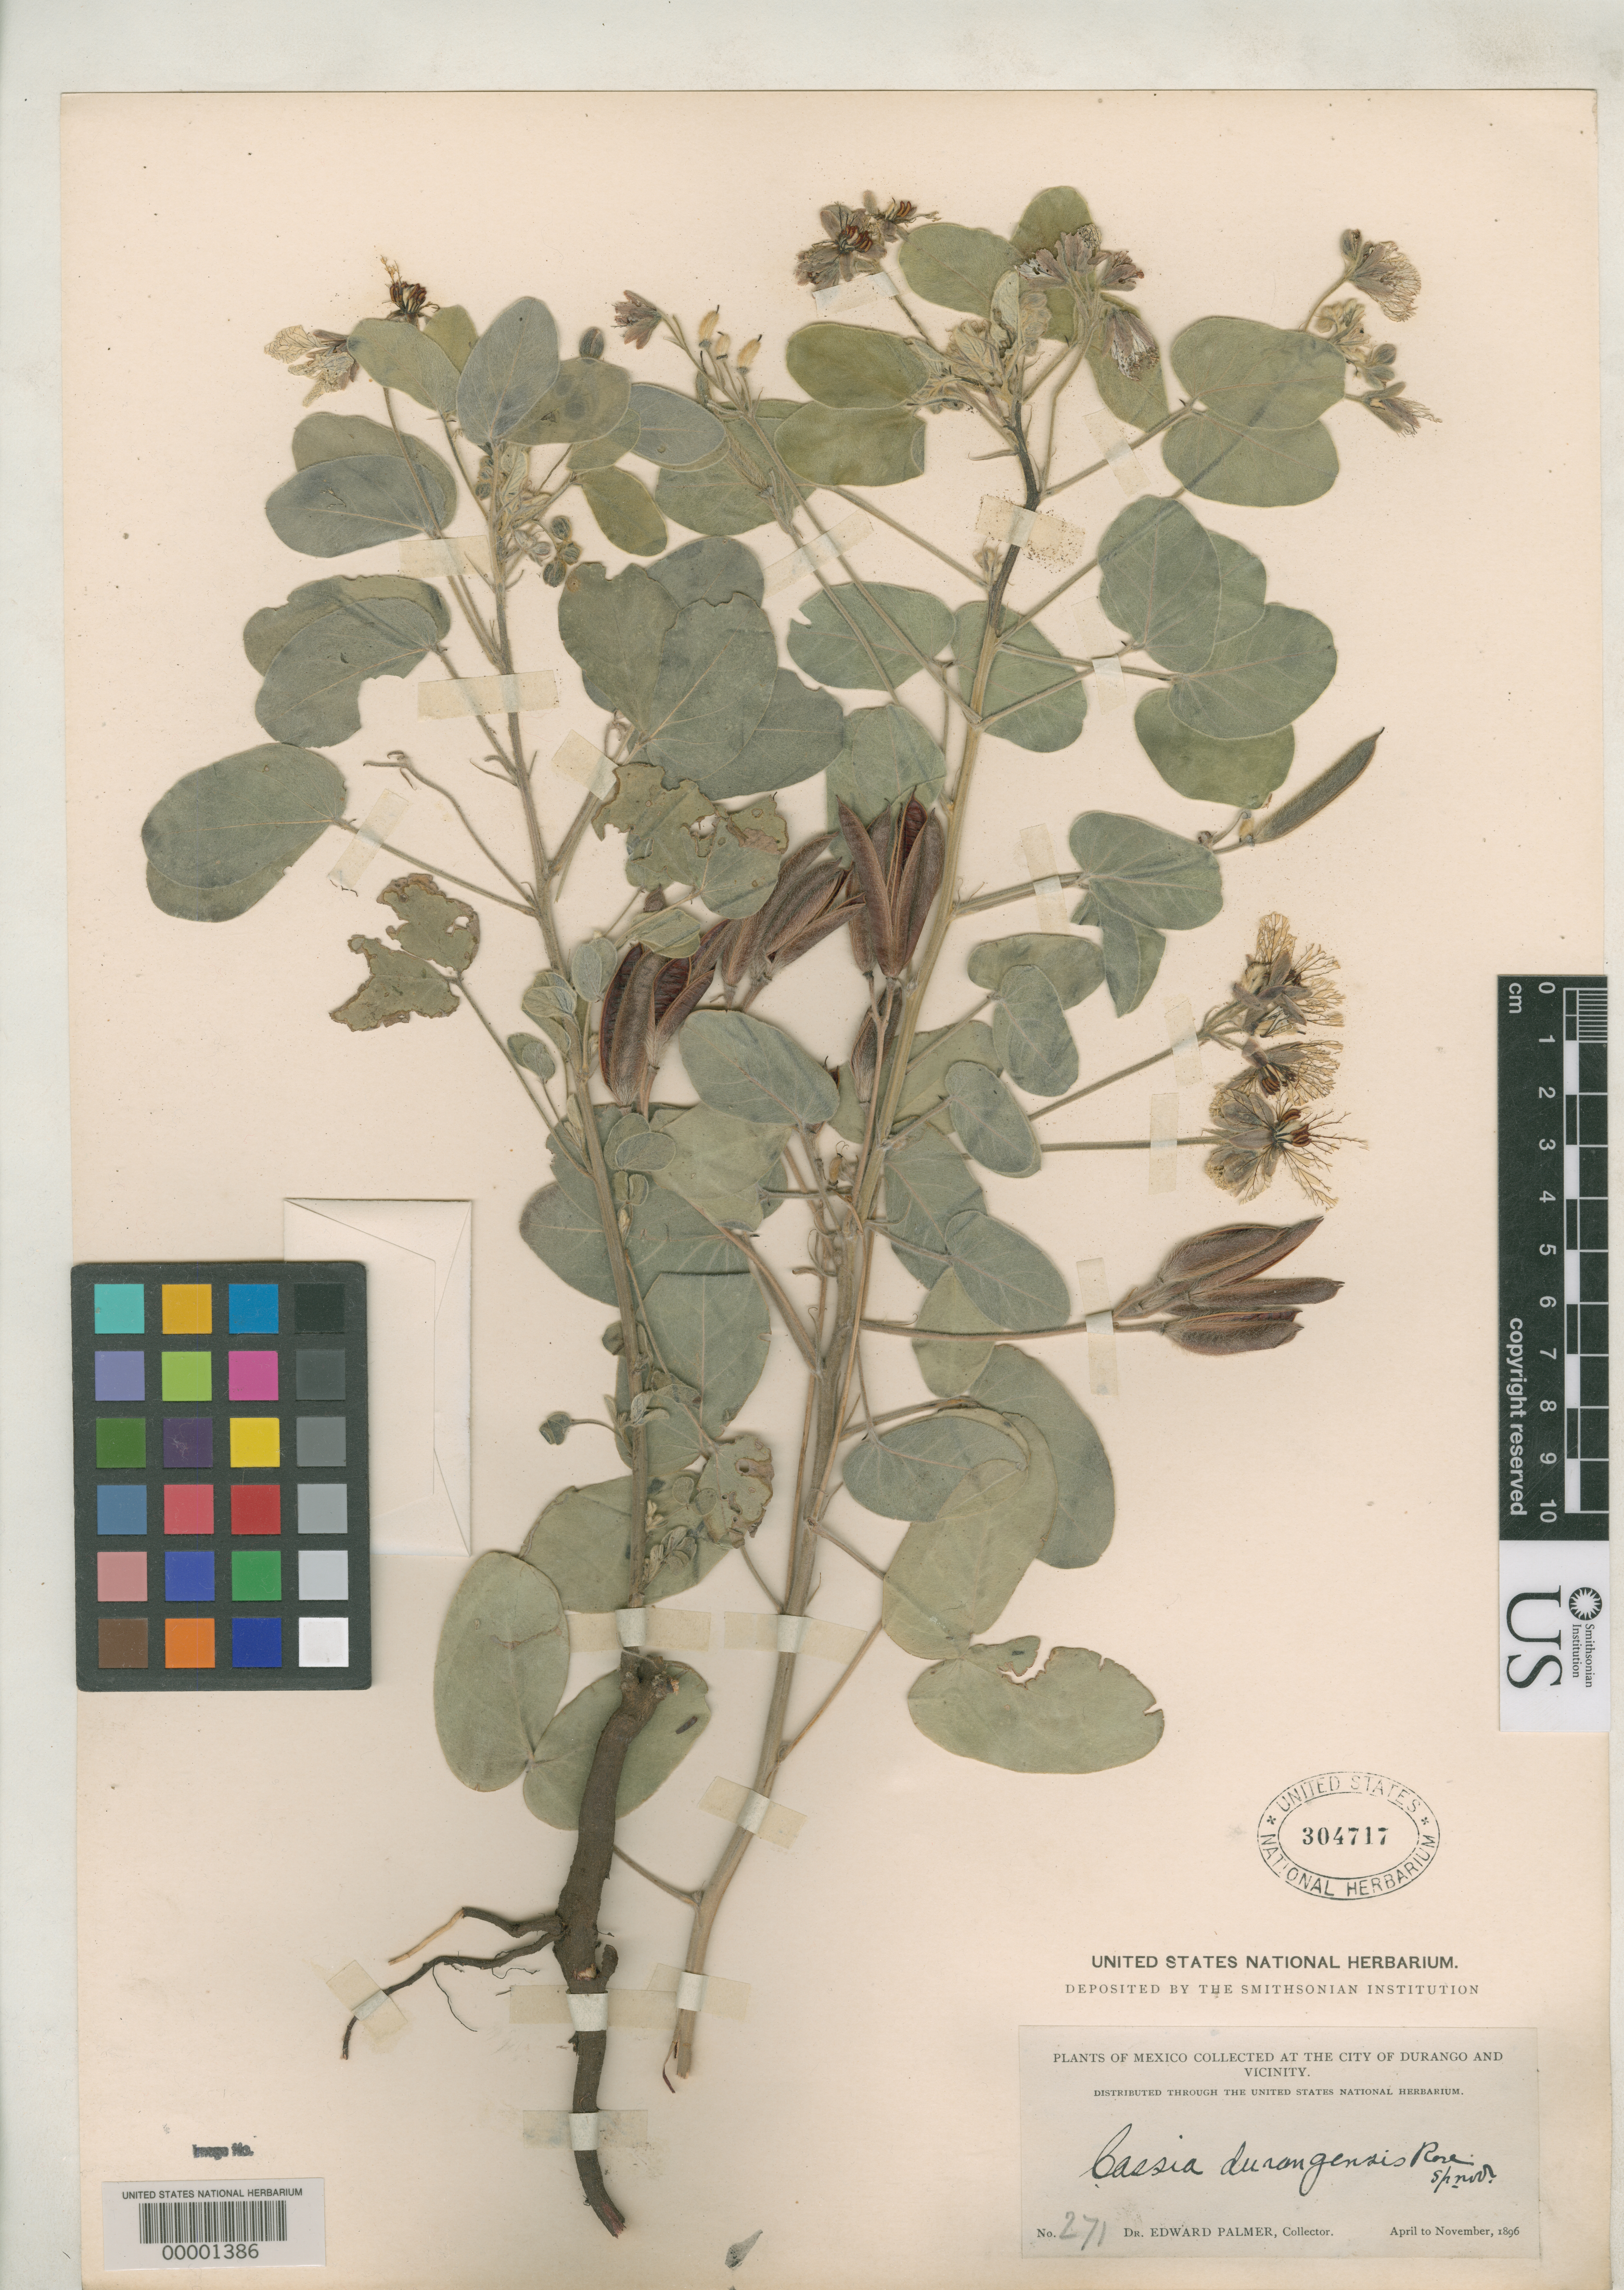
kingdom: Plantae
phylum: Tracheophyta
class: Magnoliopsida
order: Fabales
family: Fabaceae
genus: Cassia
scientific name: Cassia durangensis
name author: Rose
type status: Holotype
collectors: E. Palmer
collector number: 271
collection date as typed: Apr 1896 to -- Nov 1896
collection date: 1896-04/1896-11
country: Mexico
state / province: Durango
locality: Near Durango.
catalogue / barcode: US 304717